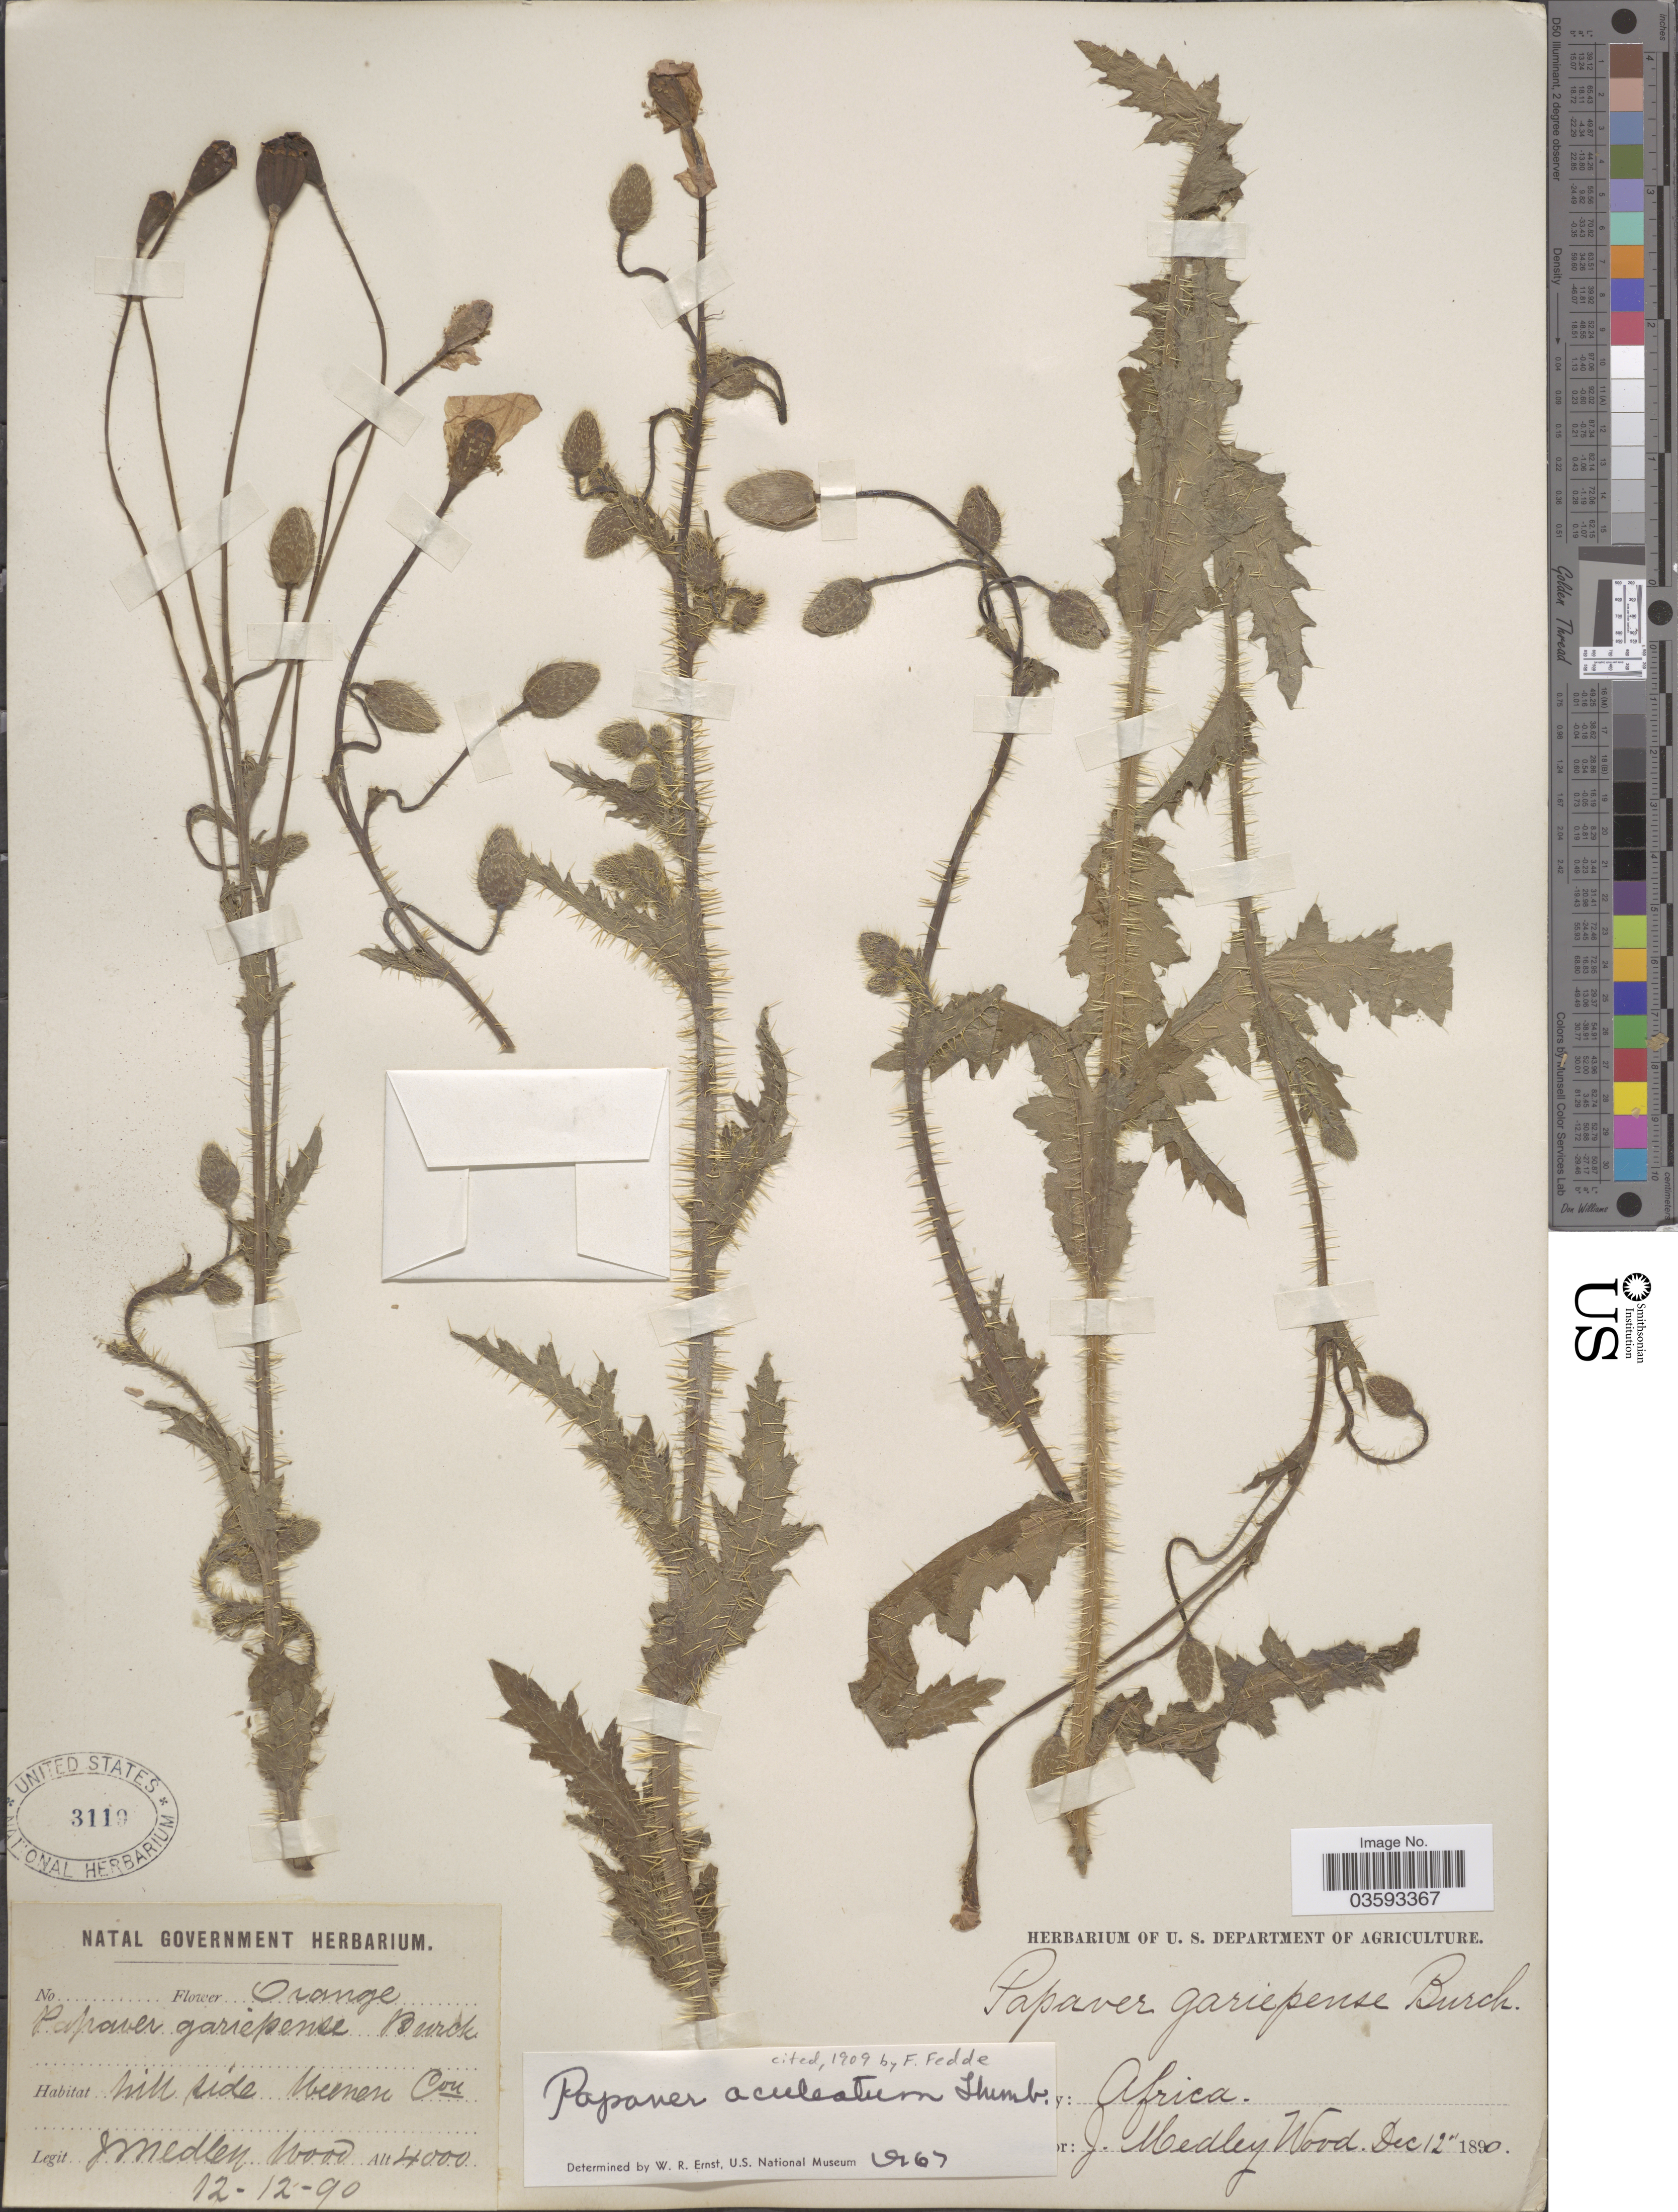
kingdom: Plantae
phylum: Tracheophyta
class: Magnoliopsida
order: Ranunculales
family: Papaveraceae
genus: Papaver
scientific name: Papaver aculeatum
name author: Thunb.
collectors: J. M. Wood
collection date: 1890-12-12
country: South Africa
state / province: KwaZulu-Natal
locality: Hill side Weenen Co..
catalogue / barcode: US 3119